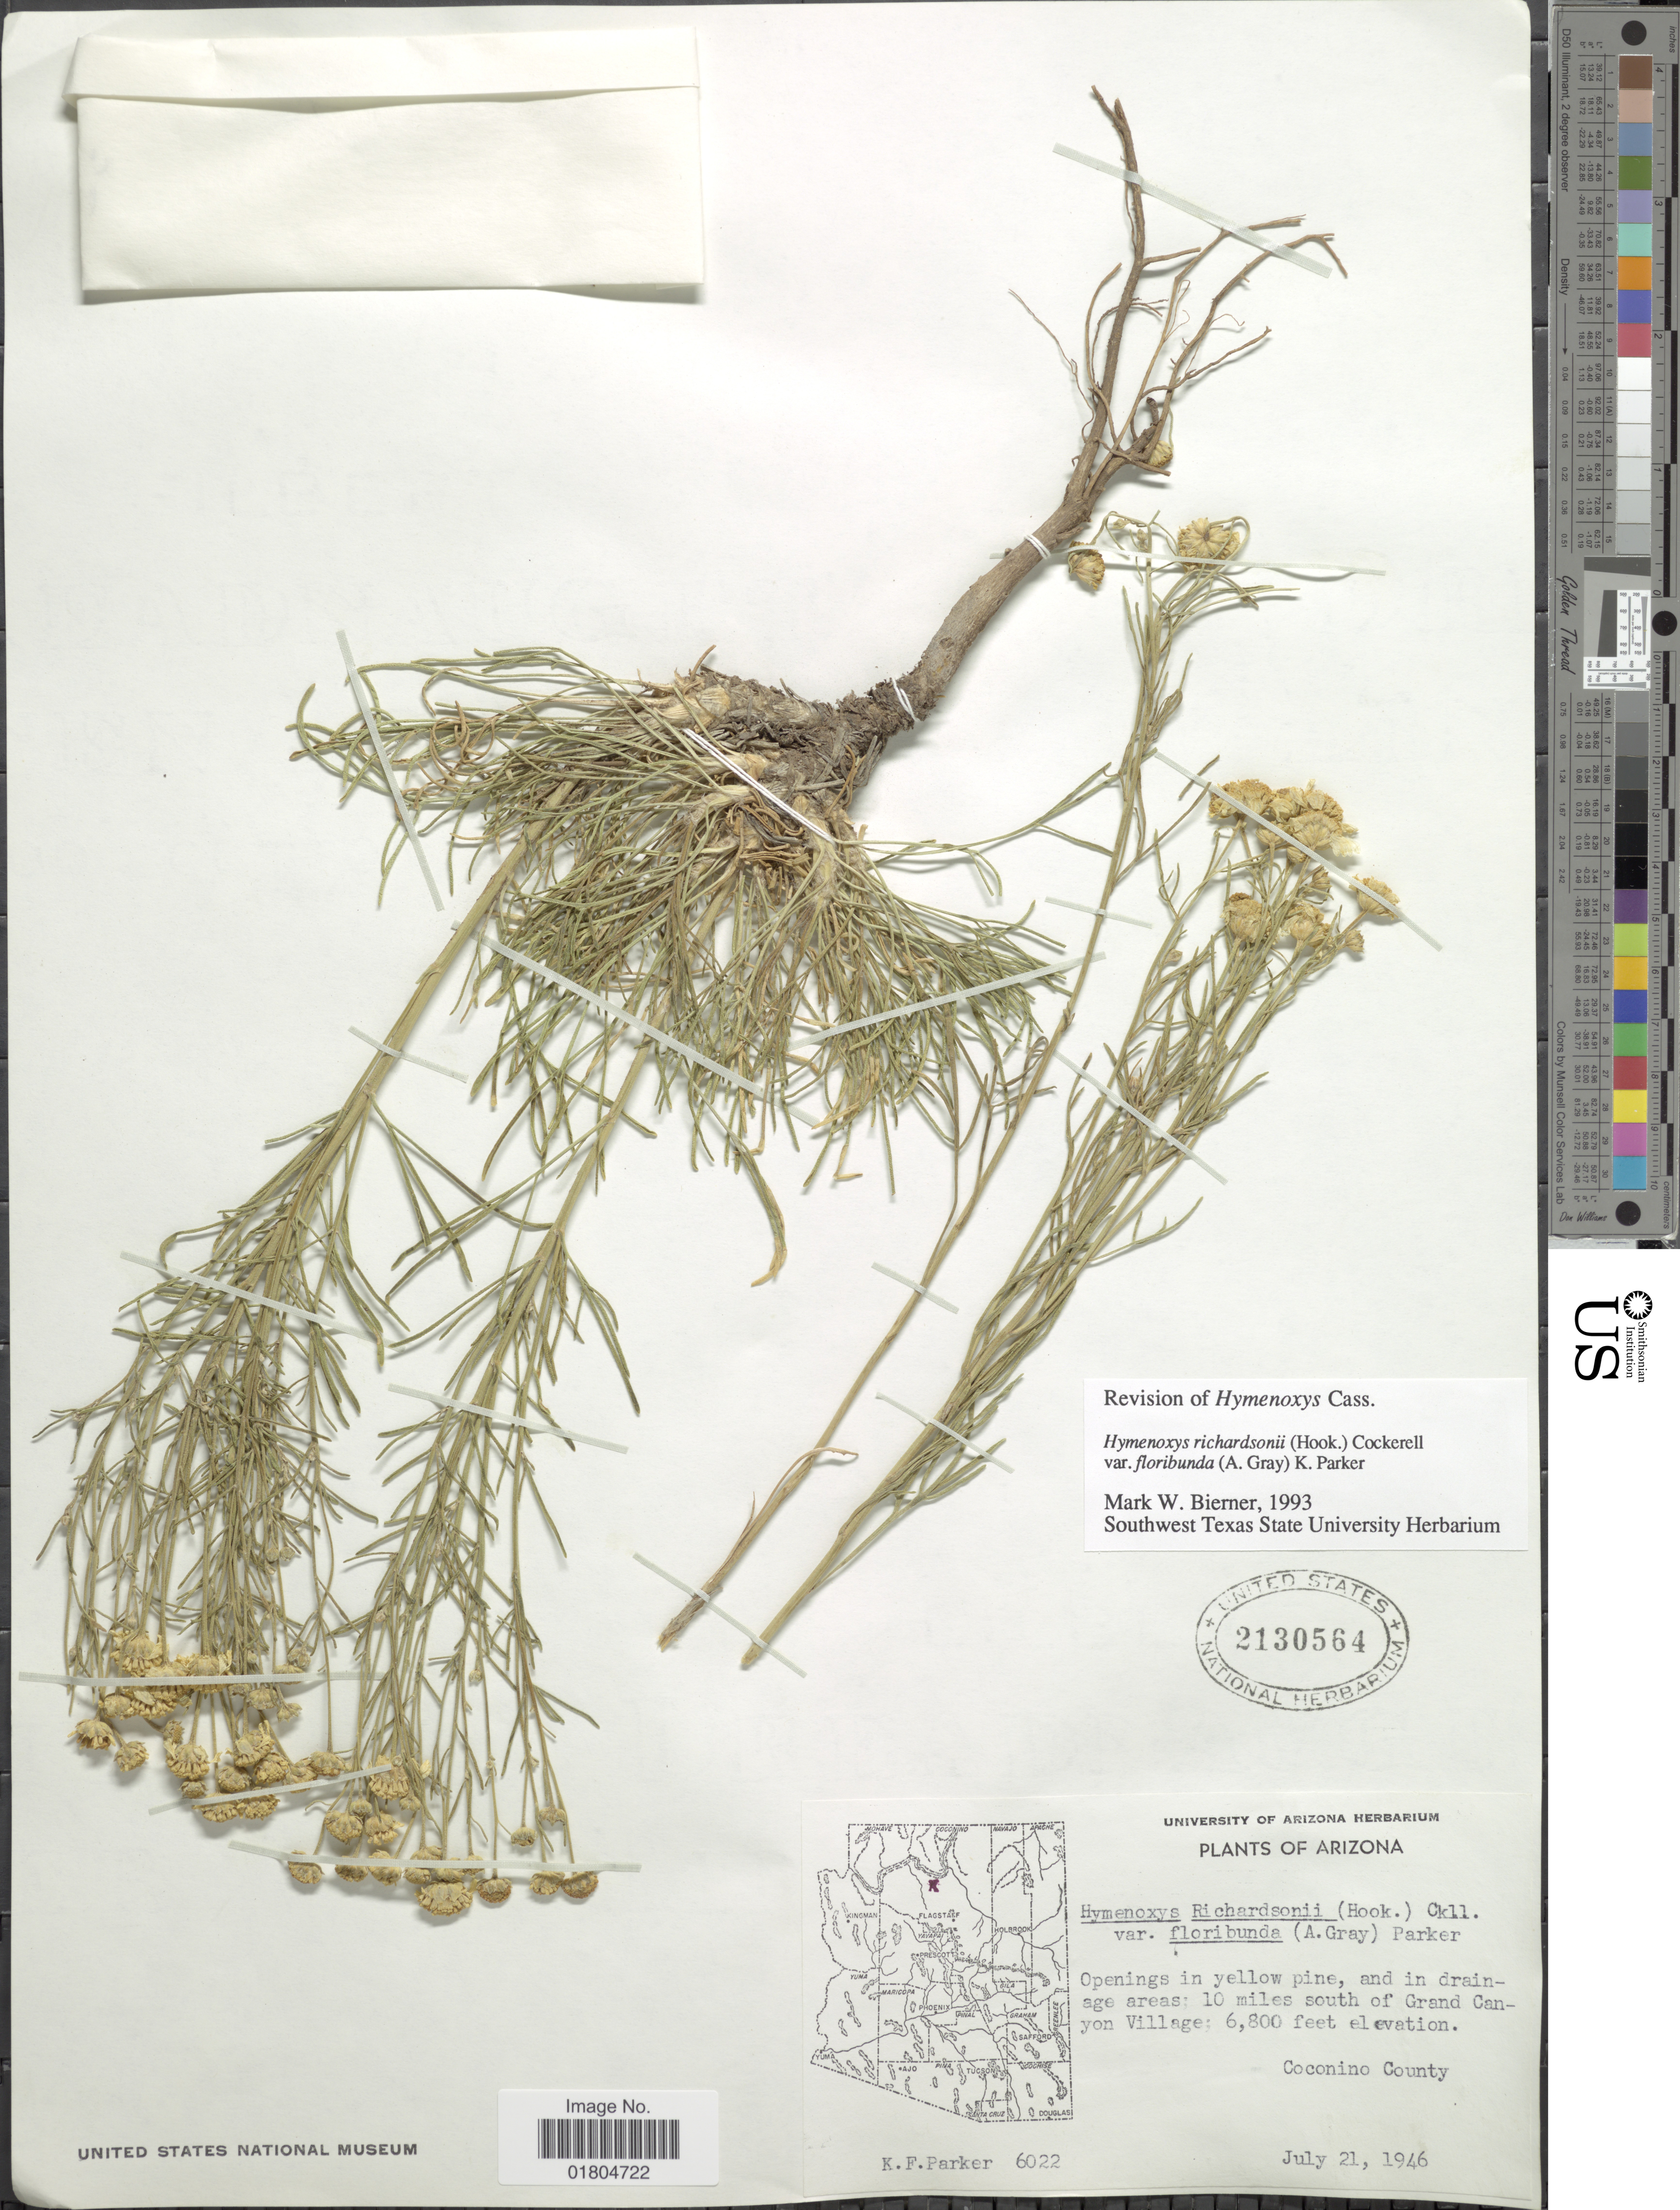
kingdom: Plantae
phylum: Tracheophyta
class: Magnoliopsida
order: Asterales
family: Asteraceae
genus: Hymenoxys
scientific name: Hymenoxys richardsonii var. floribunda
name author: (A. Gray) K.F. Parker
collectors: K. F. Parker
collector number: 6022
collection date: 1946-07-21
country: United States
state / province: Arizona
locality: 10 miles south of Gand Canyon Village. Coconino County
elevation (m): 2073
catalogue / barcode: US 2130564